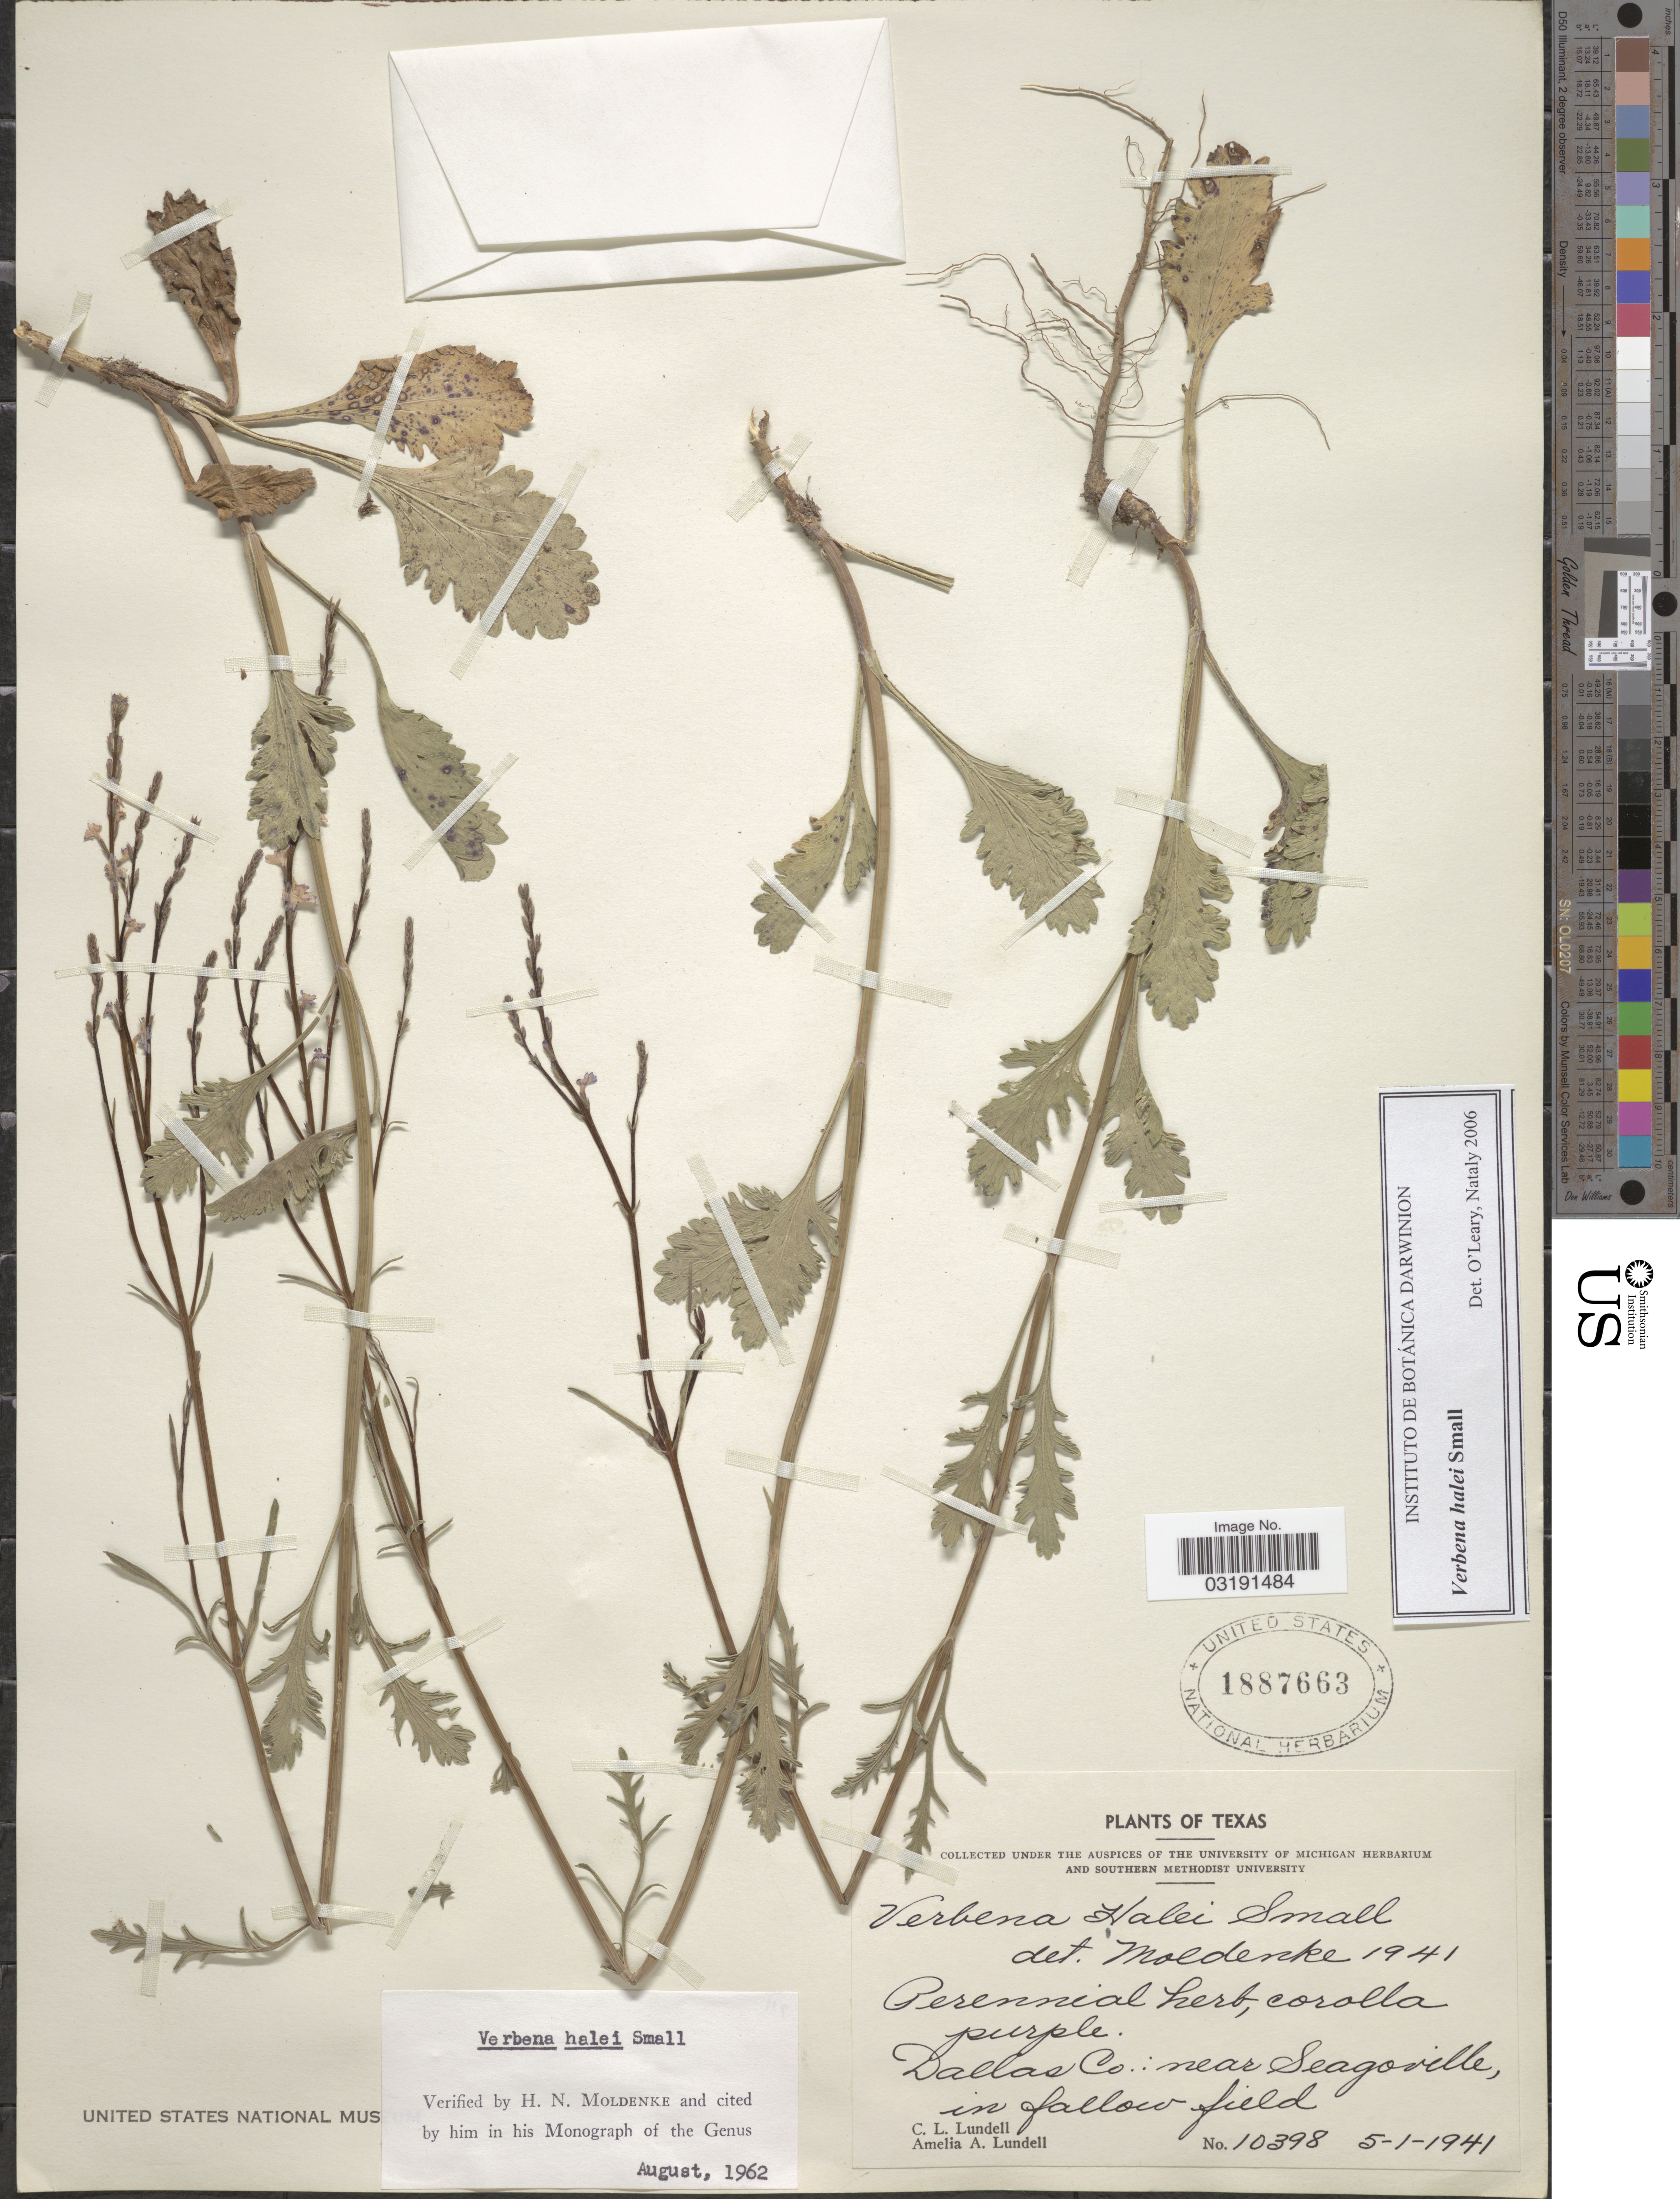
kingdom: Plantae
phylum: Tracheophyta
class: Magnoliopsida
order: Lamiales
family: Verbenaceae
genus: Verbena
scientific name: Verbena halei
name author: Small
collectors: C. L. Lundell & A. A. Lundell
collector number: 10398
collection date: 1941-05-01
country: United States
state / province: Texas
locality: Dallas Co.: near Seagoville.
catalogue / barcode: US 1887663